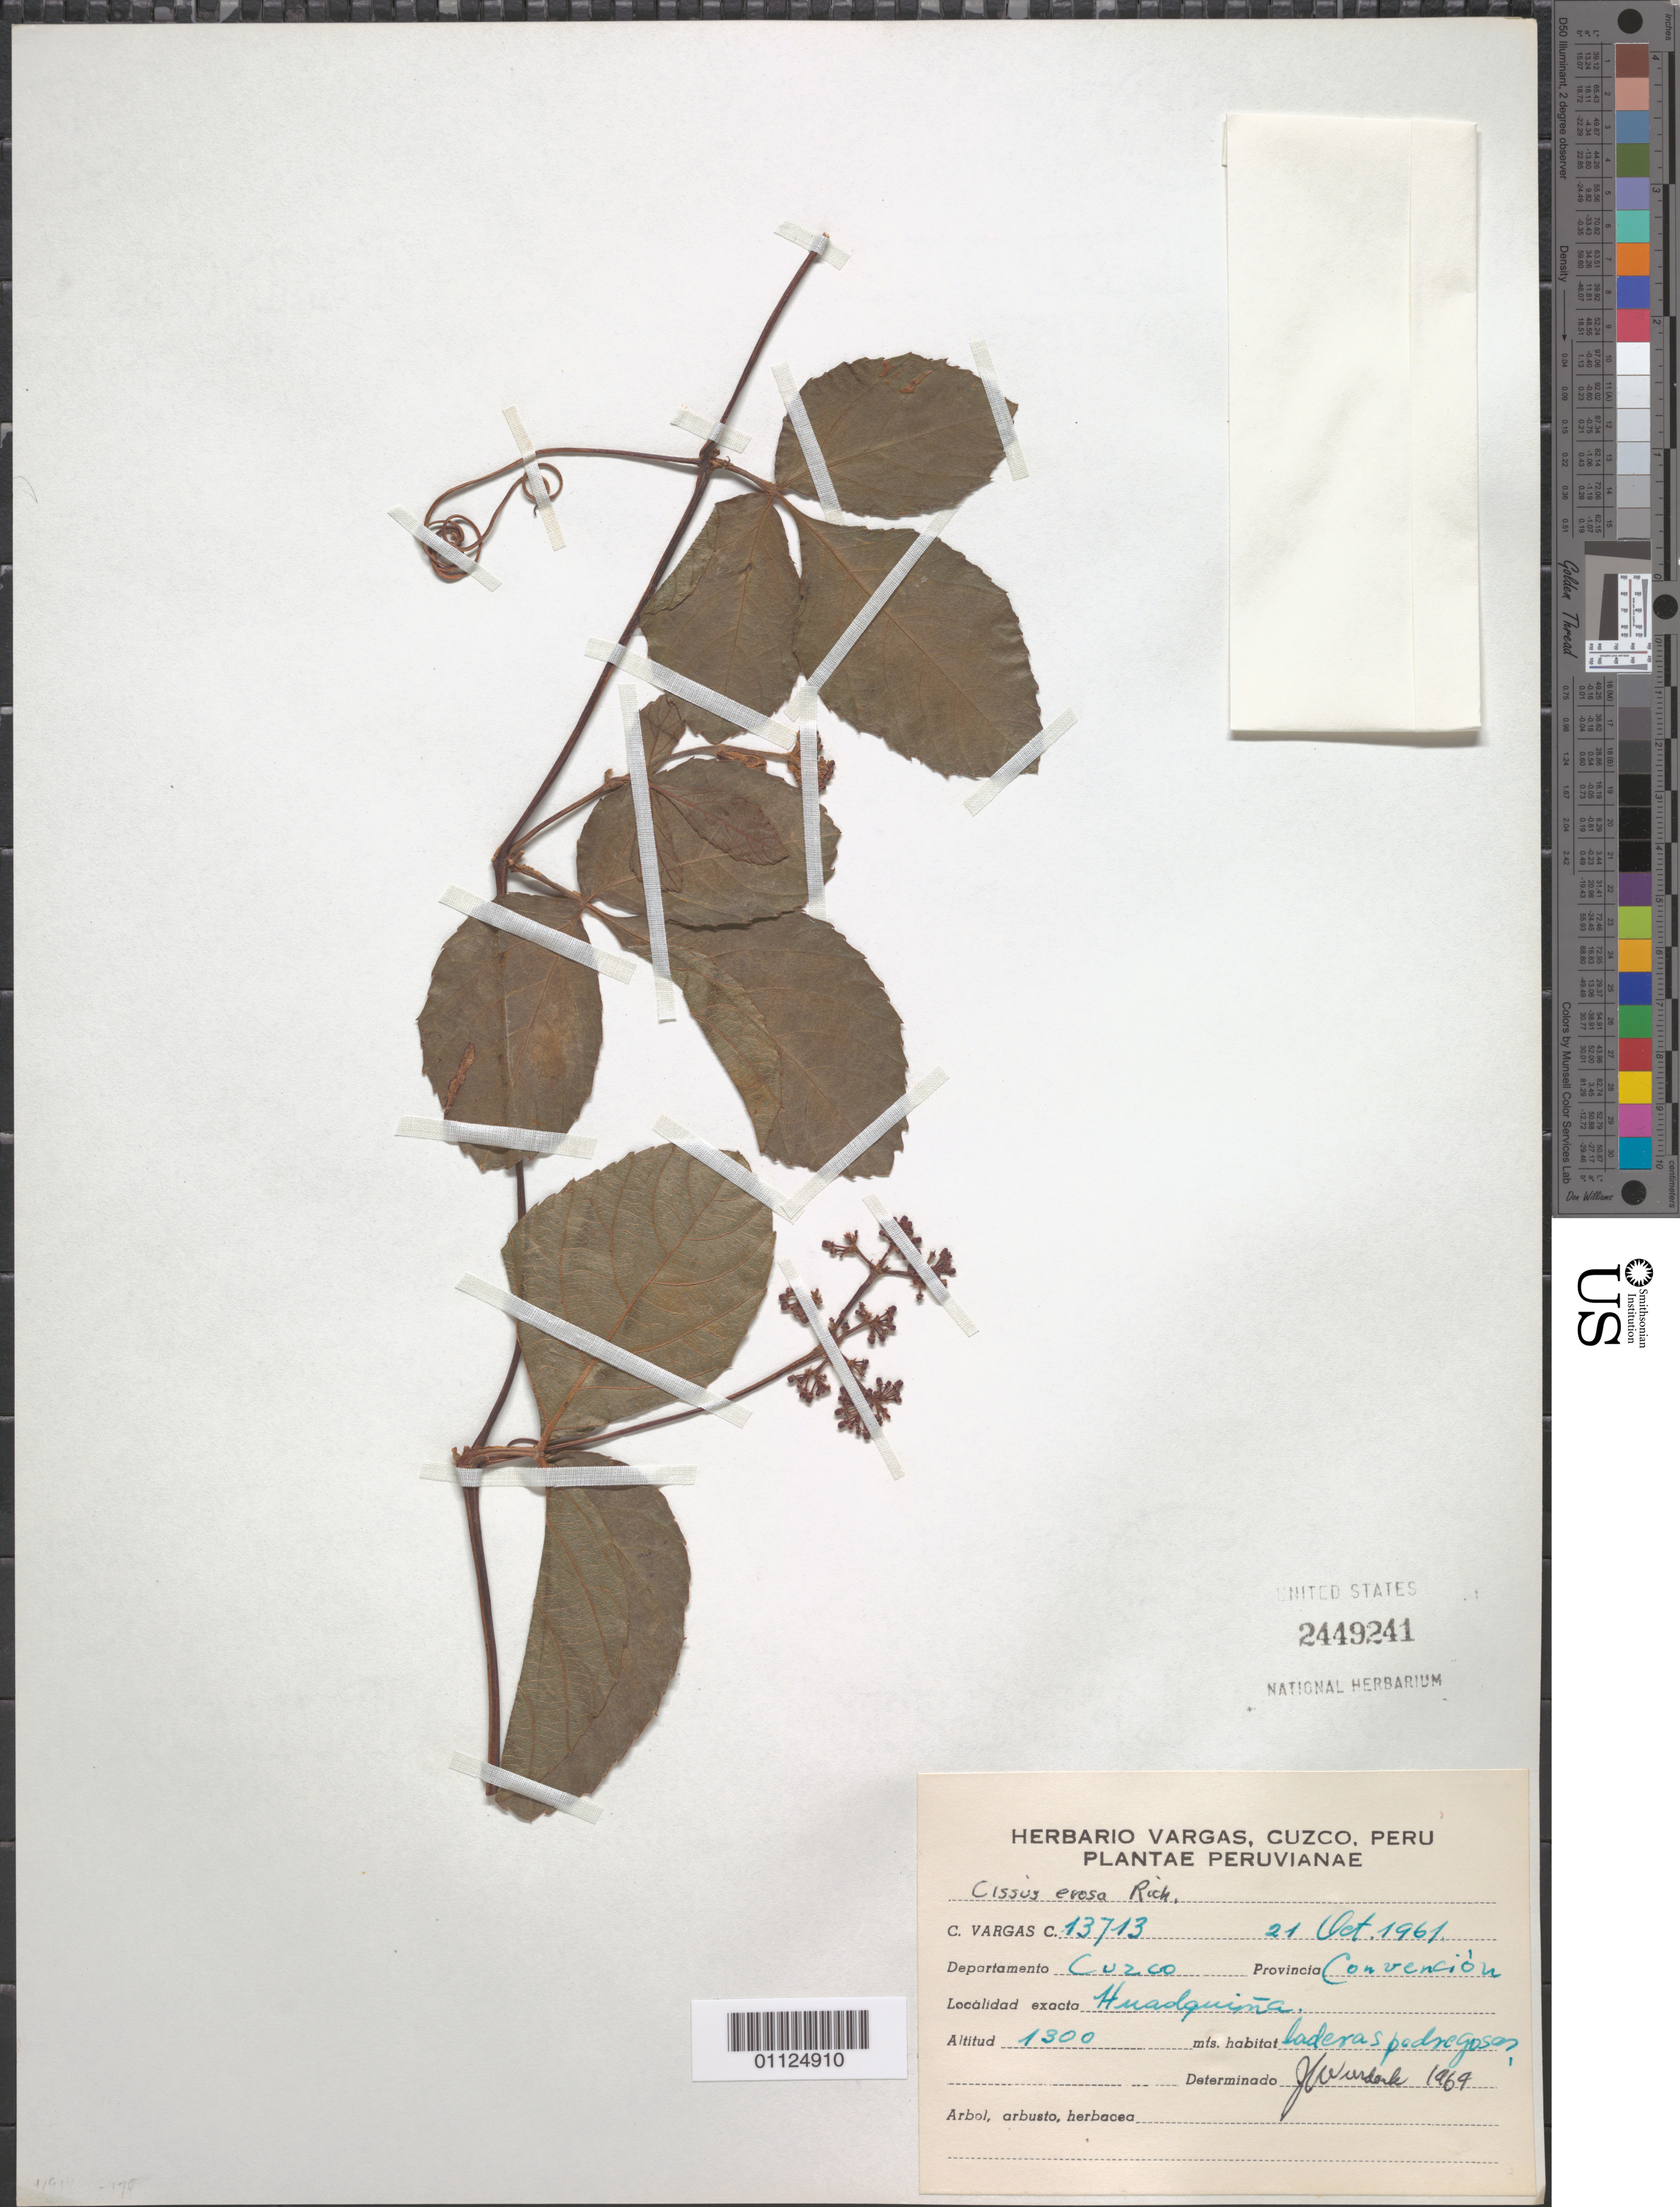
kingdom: Plantae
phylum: Tracheophyta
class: Magnoliopsida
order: Vitales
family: Vitaceae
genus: Cissus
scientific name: Cissus erosa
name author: Rich.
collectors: C. Vargas C.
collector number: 13713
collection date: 1961-10-21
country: Peru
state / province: Cusco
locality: Prov. Convenio.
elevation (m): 1300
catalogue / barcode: US 2449241